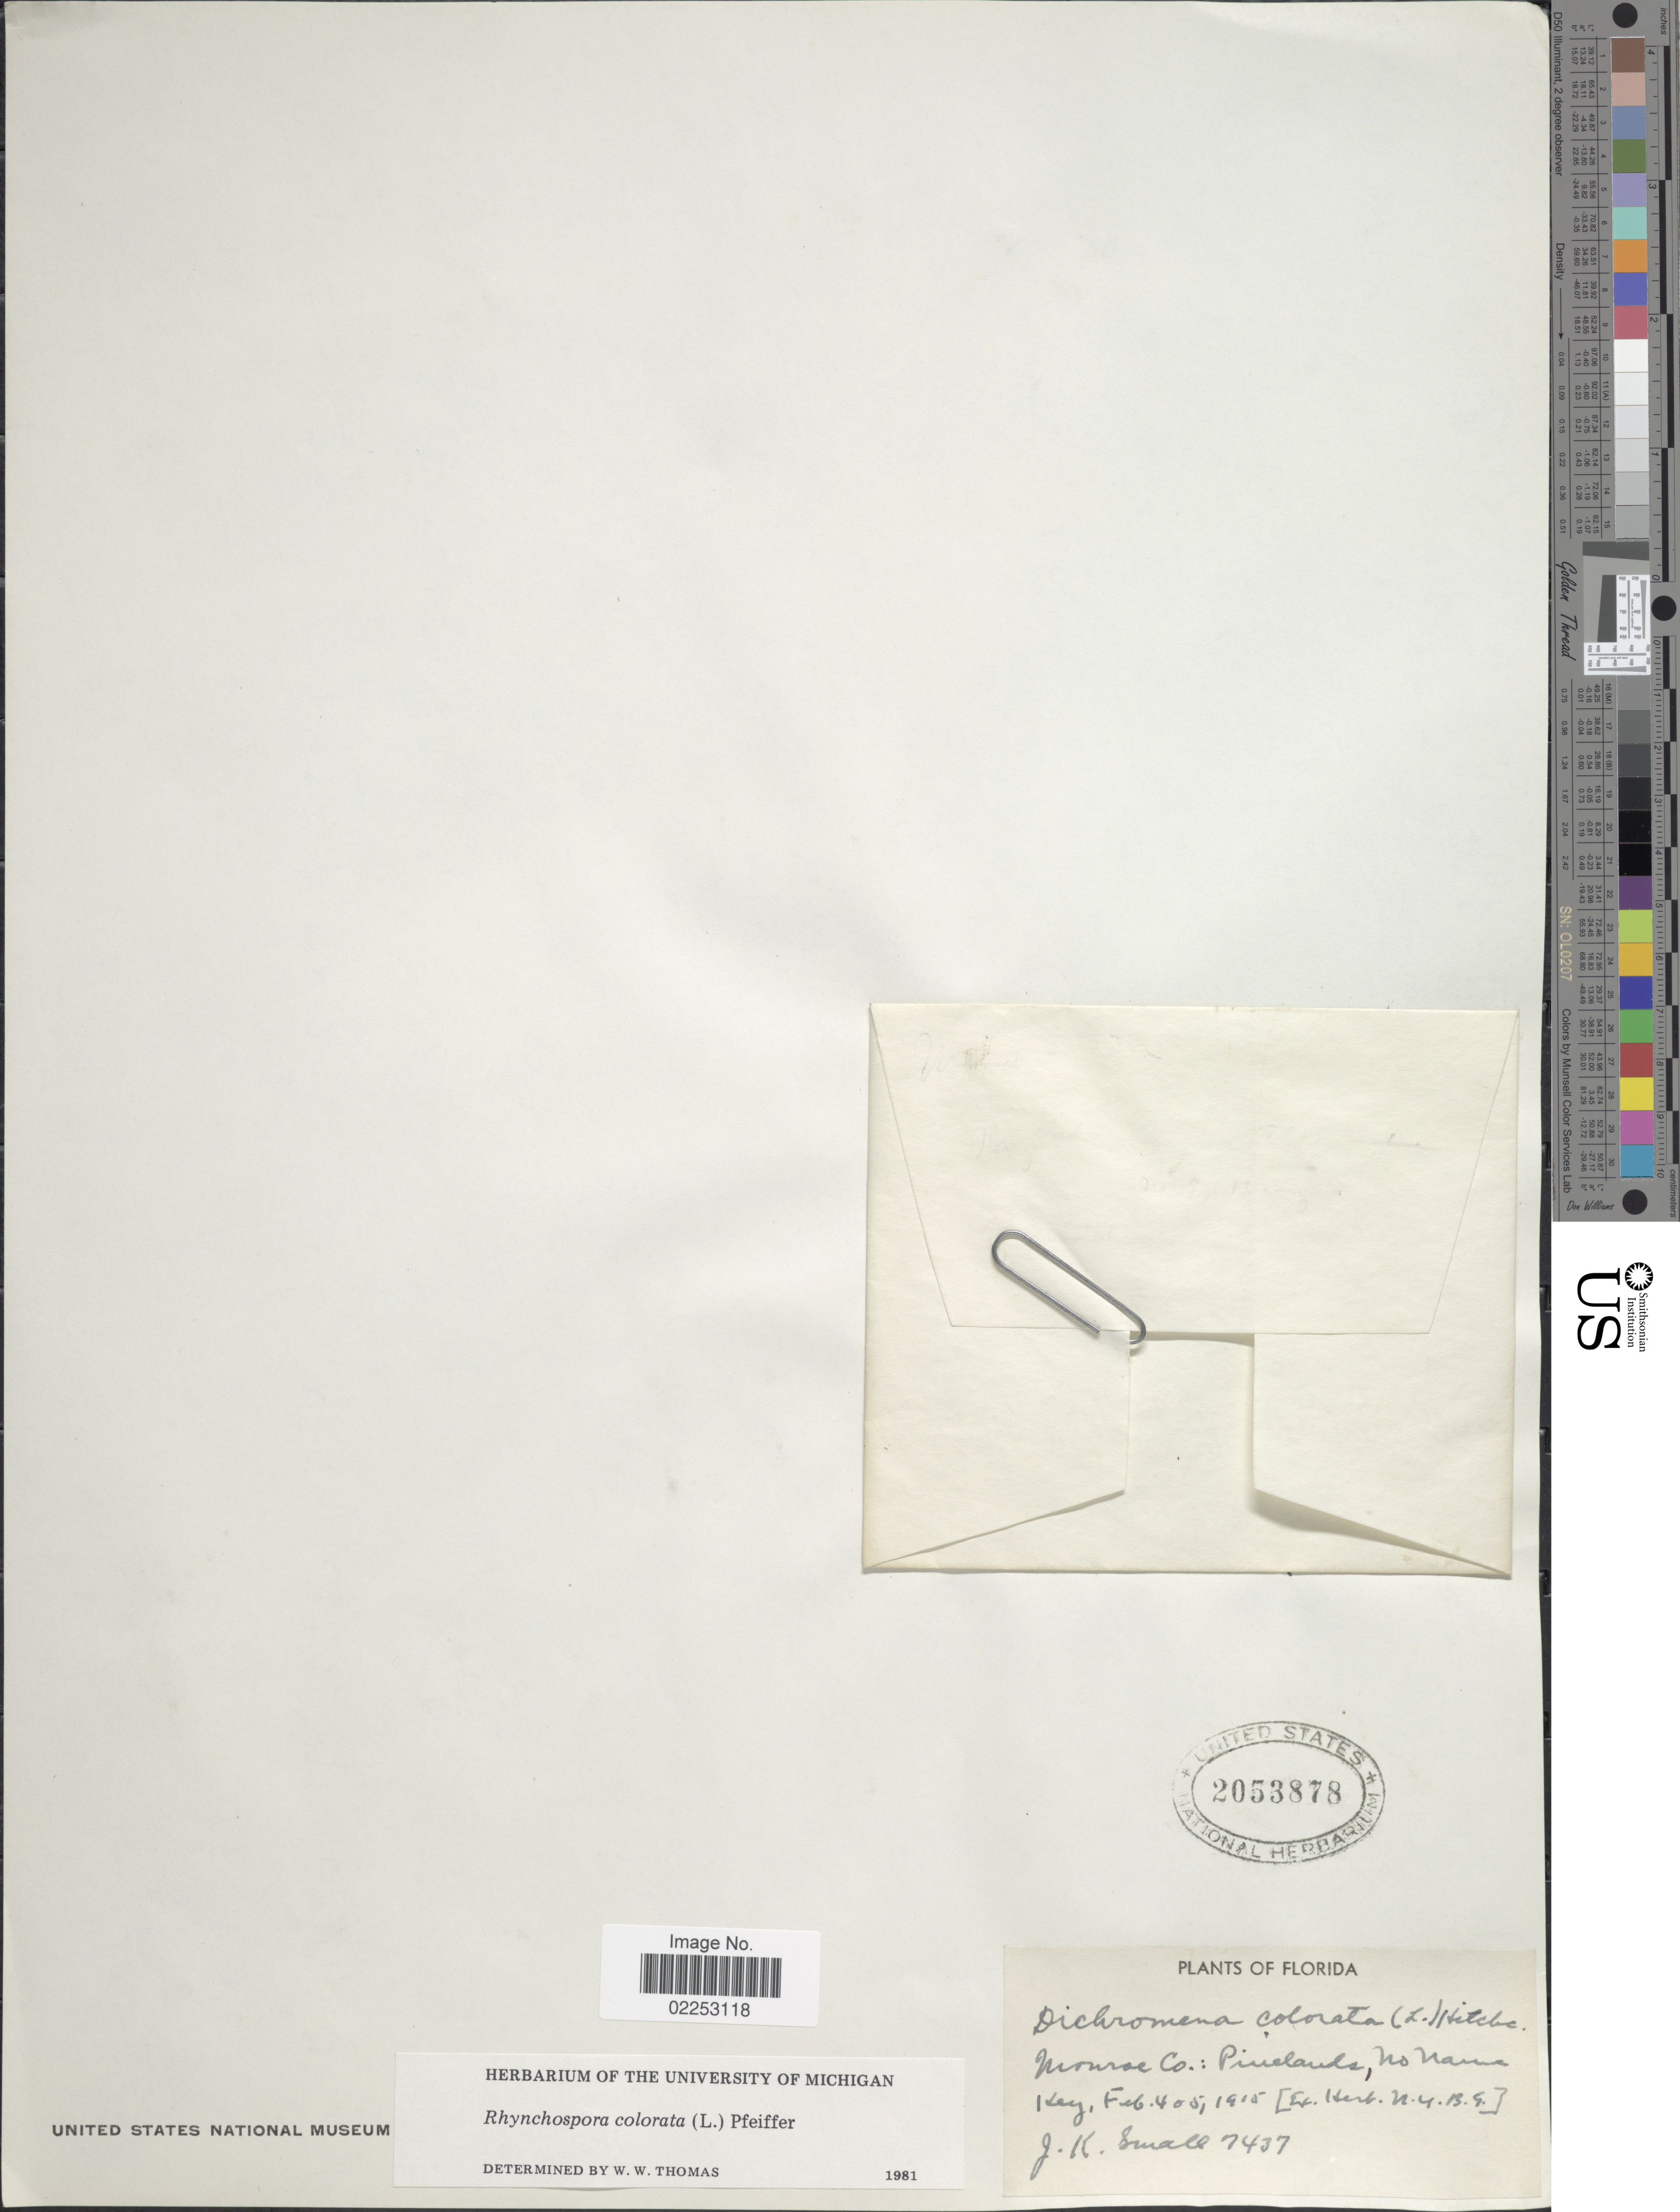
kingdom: Plantae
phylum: Tracheophyta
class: Liliopsida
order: Poales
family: Cyperaceae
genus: Rhynchospora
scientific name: Rhynchospora colorata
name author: (L.) H. Pfeiff.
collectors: J. K. Small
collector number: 7437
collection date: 1915-02-04/1915-02-05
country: United States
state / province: Florida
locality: Monroe Co.: No Name Key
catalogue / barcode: US 2053878